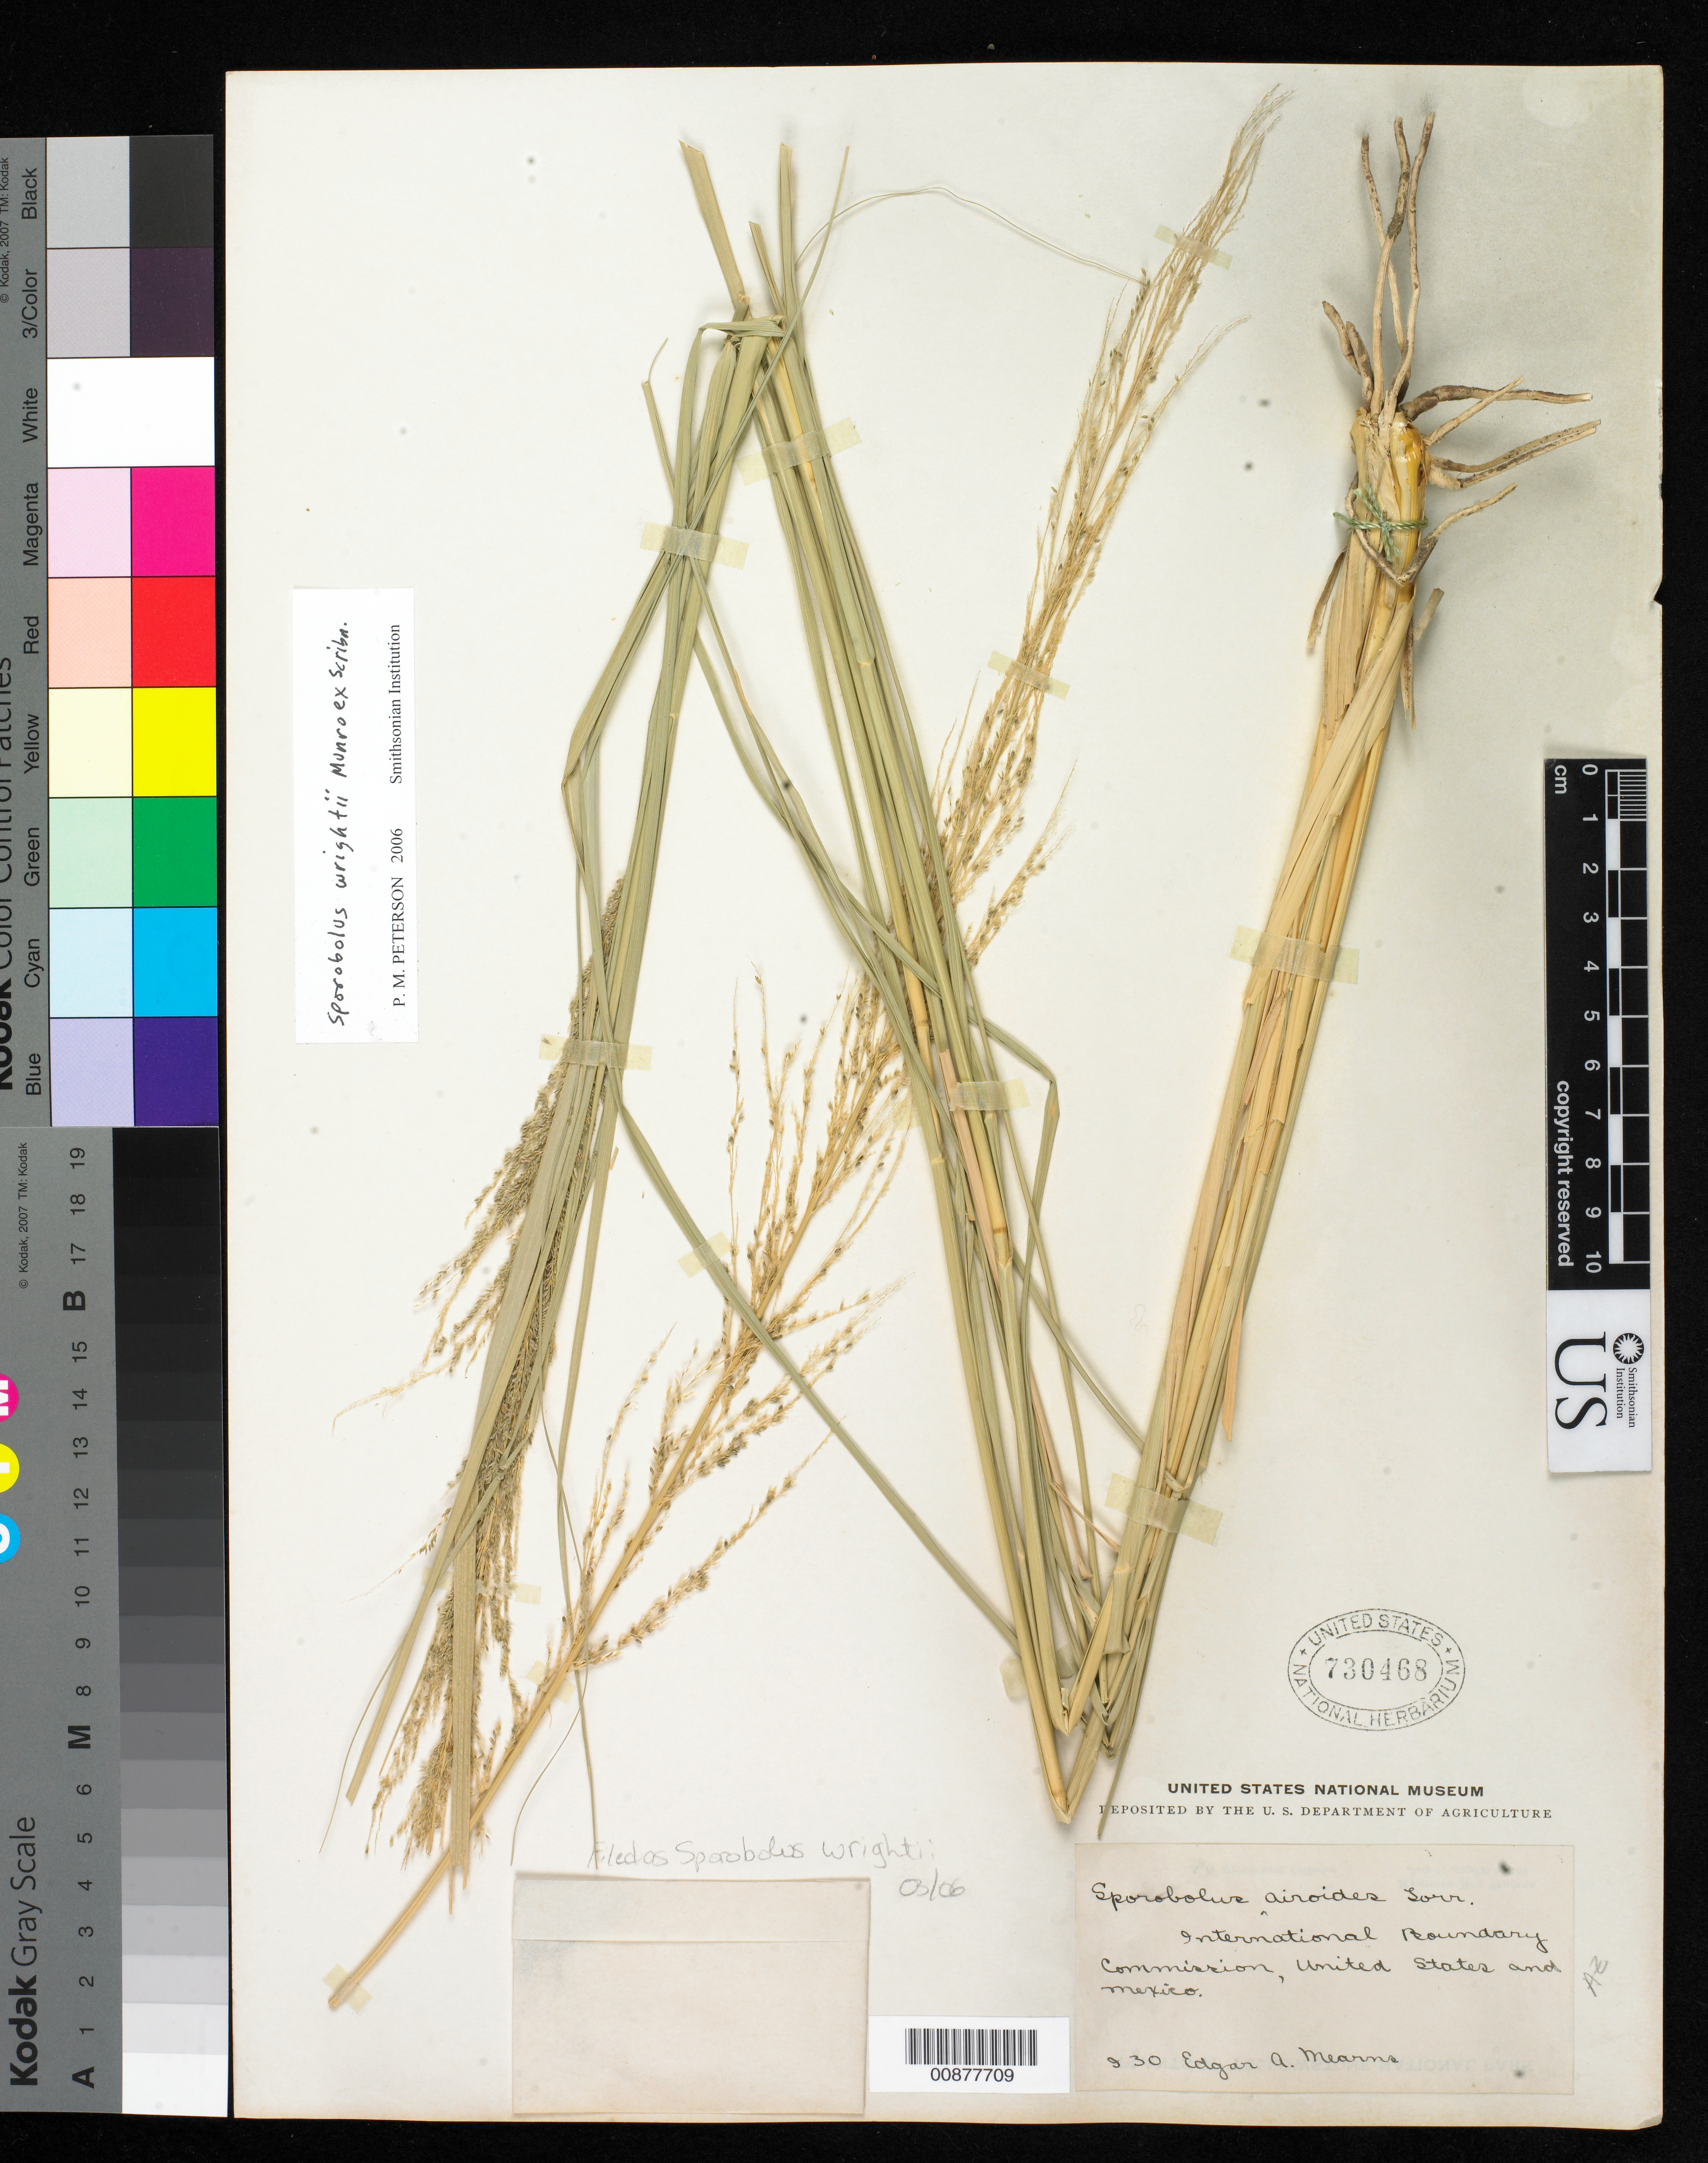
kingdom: Plantae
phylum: Tracheophyta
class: Liliopsida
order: Poales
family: Poaceae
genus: Sporobolus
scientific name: Sporobolus wrightii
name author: Munro ex Scribn.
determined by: Peterson, Paul M., (BOT), Smithsonian Institution - National Museum of Natural History (UNITED STATES)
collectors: E. A. Mearns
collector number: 930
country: United States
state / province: Arizona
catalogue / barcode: US 730468